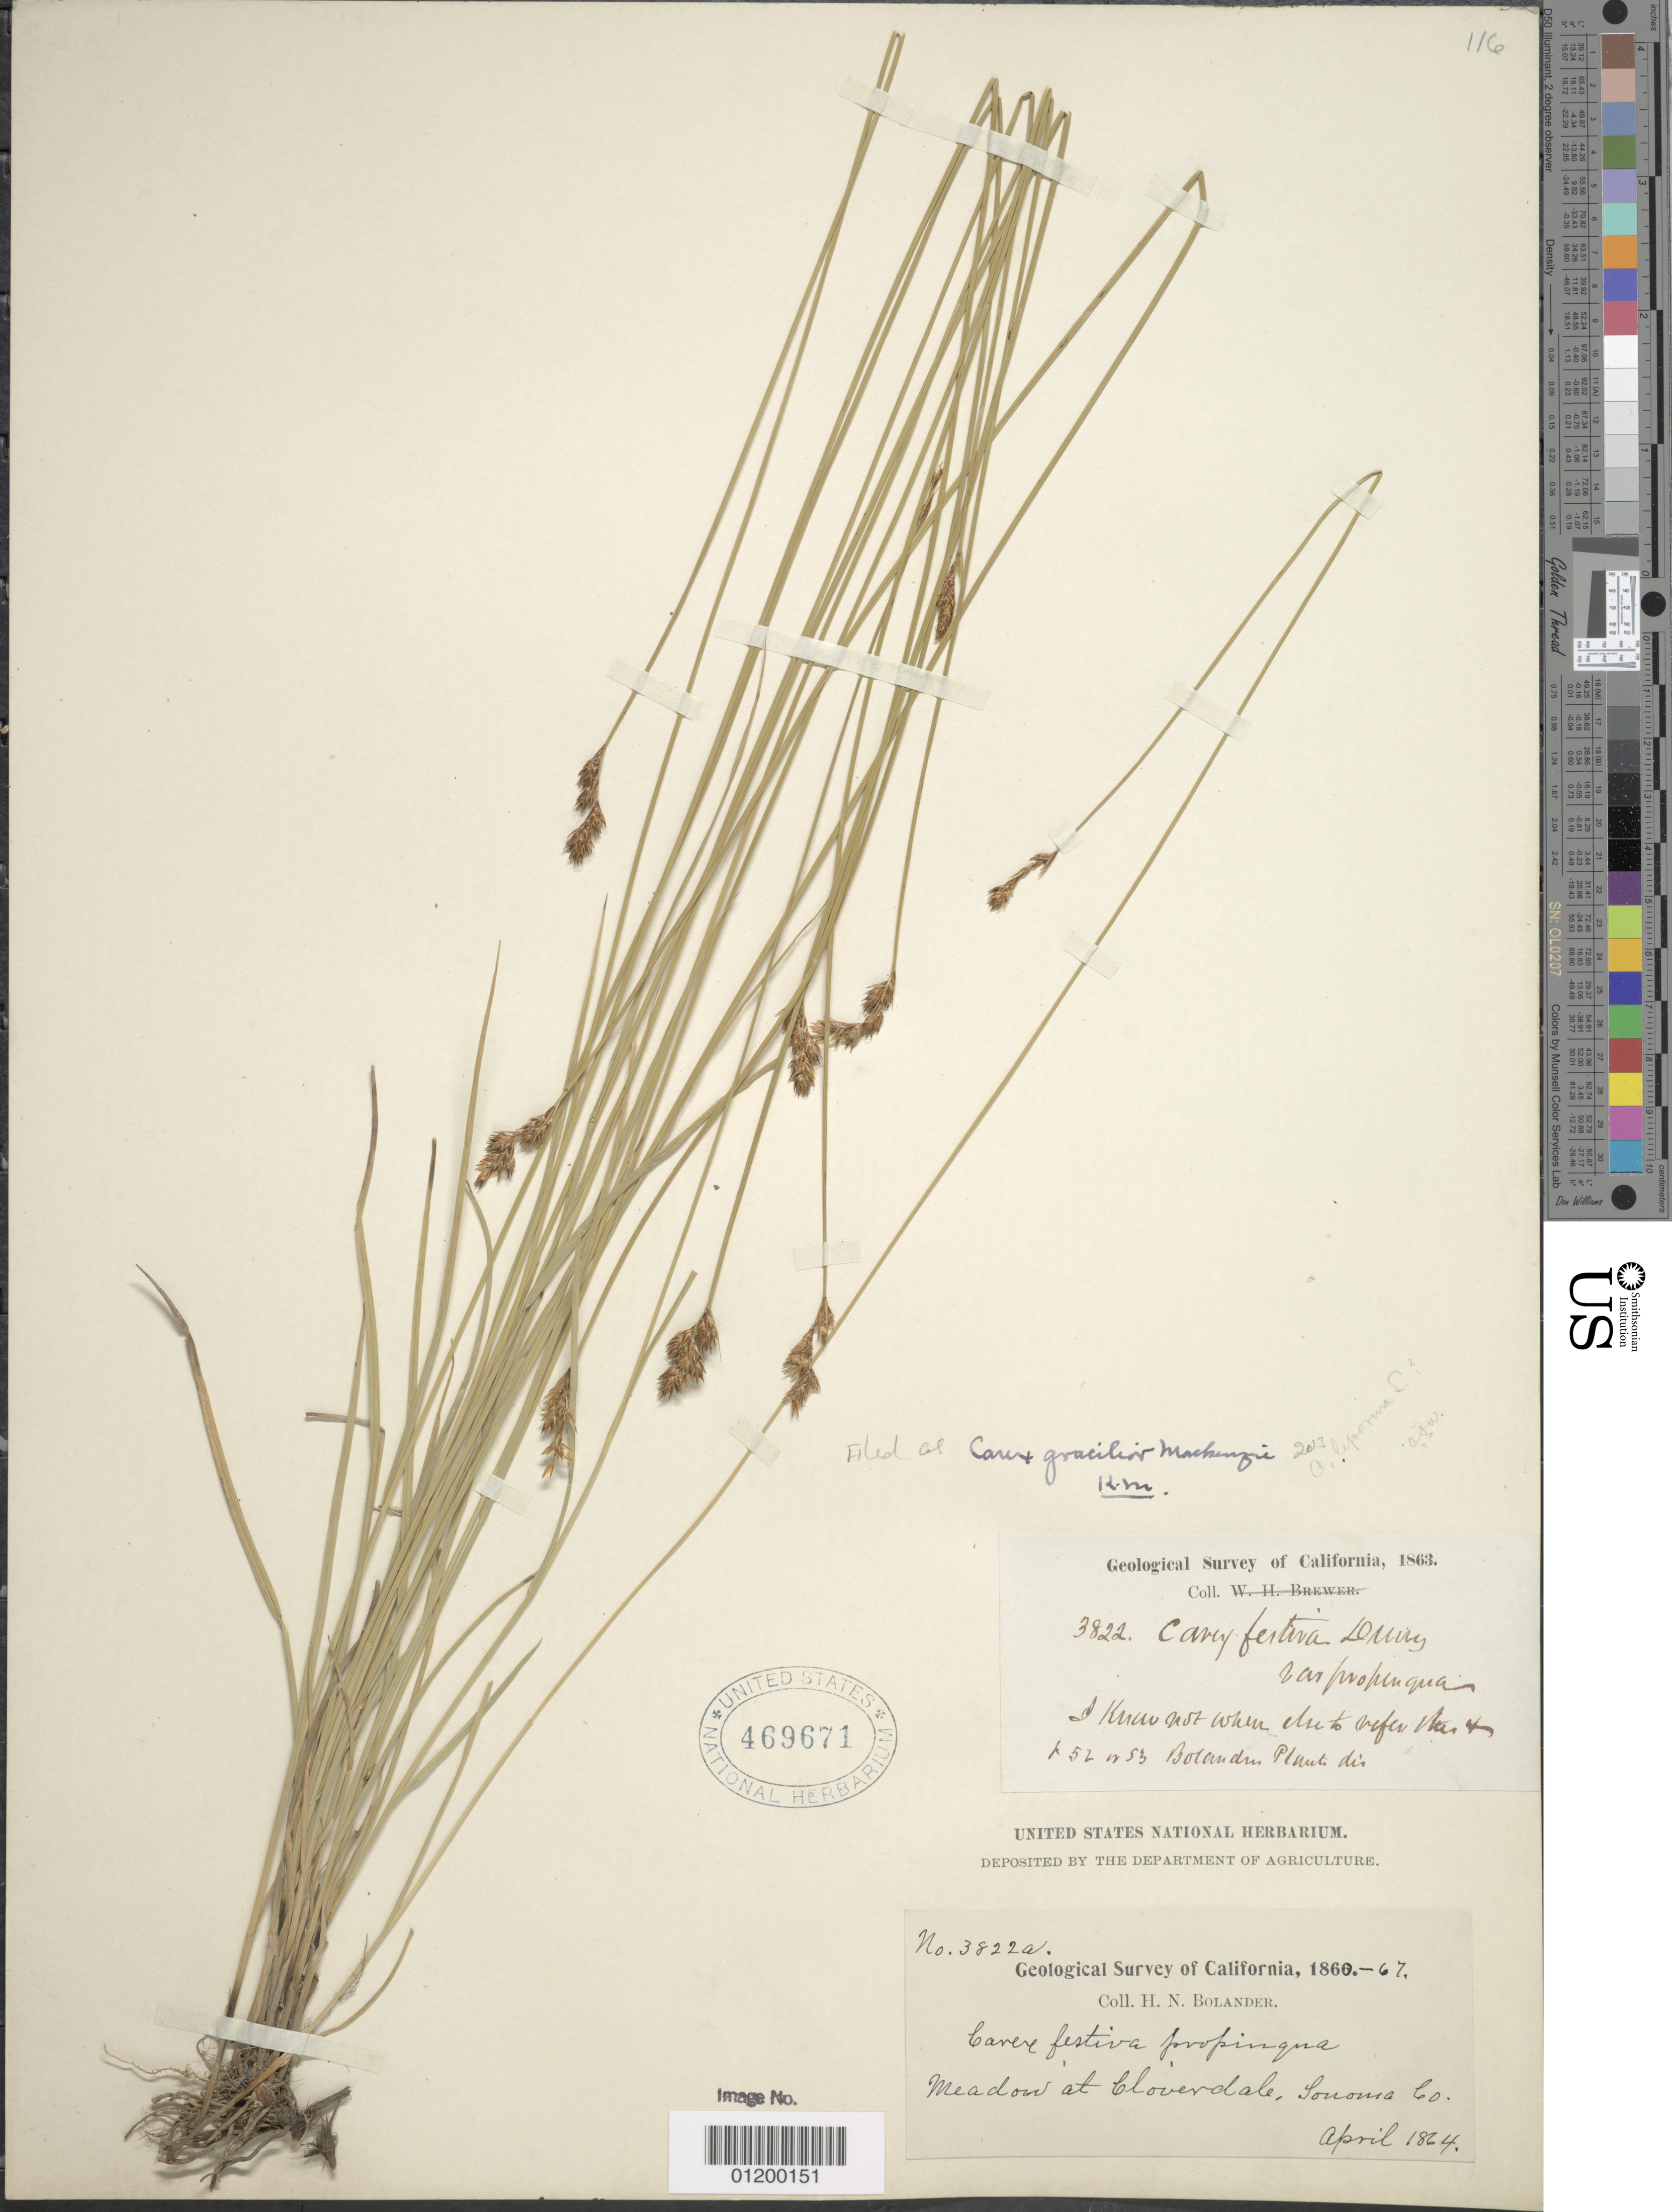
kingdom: Plantae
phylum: Tracheophyta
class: Liliopsida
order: Poales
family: Cyperaceae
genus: Carex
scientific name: Carex gracilior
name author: Mack.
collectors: H. Bolander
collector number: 3822a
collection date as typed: Apr 1864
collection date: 1864-04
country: United States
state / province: California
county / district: Sonoma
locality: Meadow at Cloverdale.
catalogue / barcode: US 469671